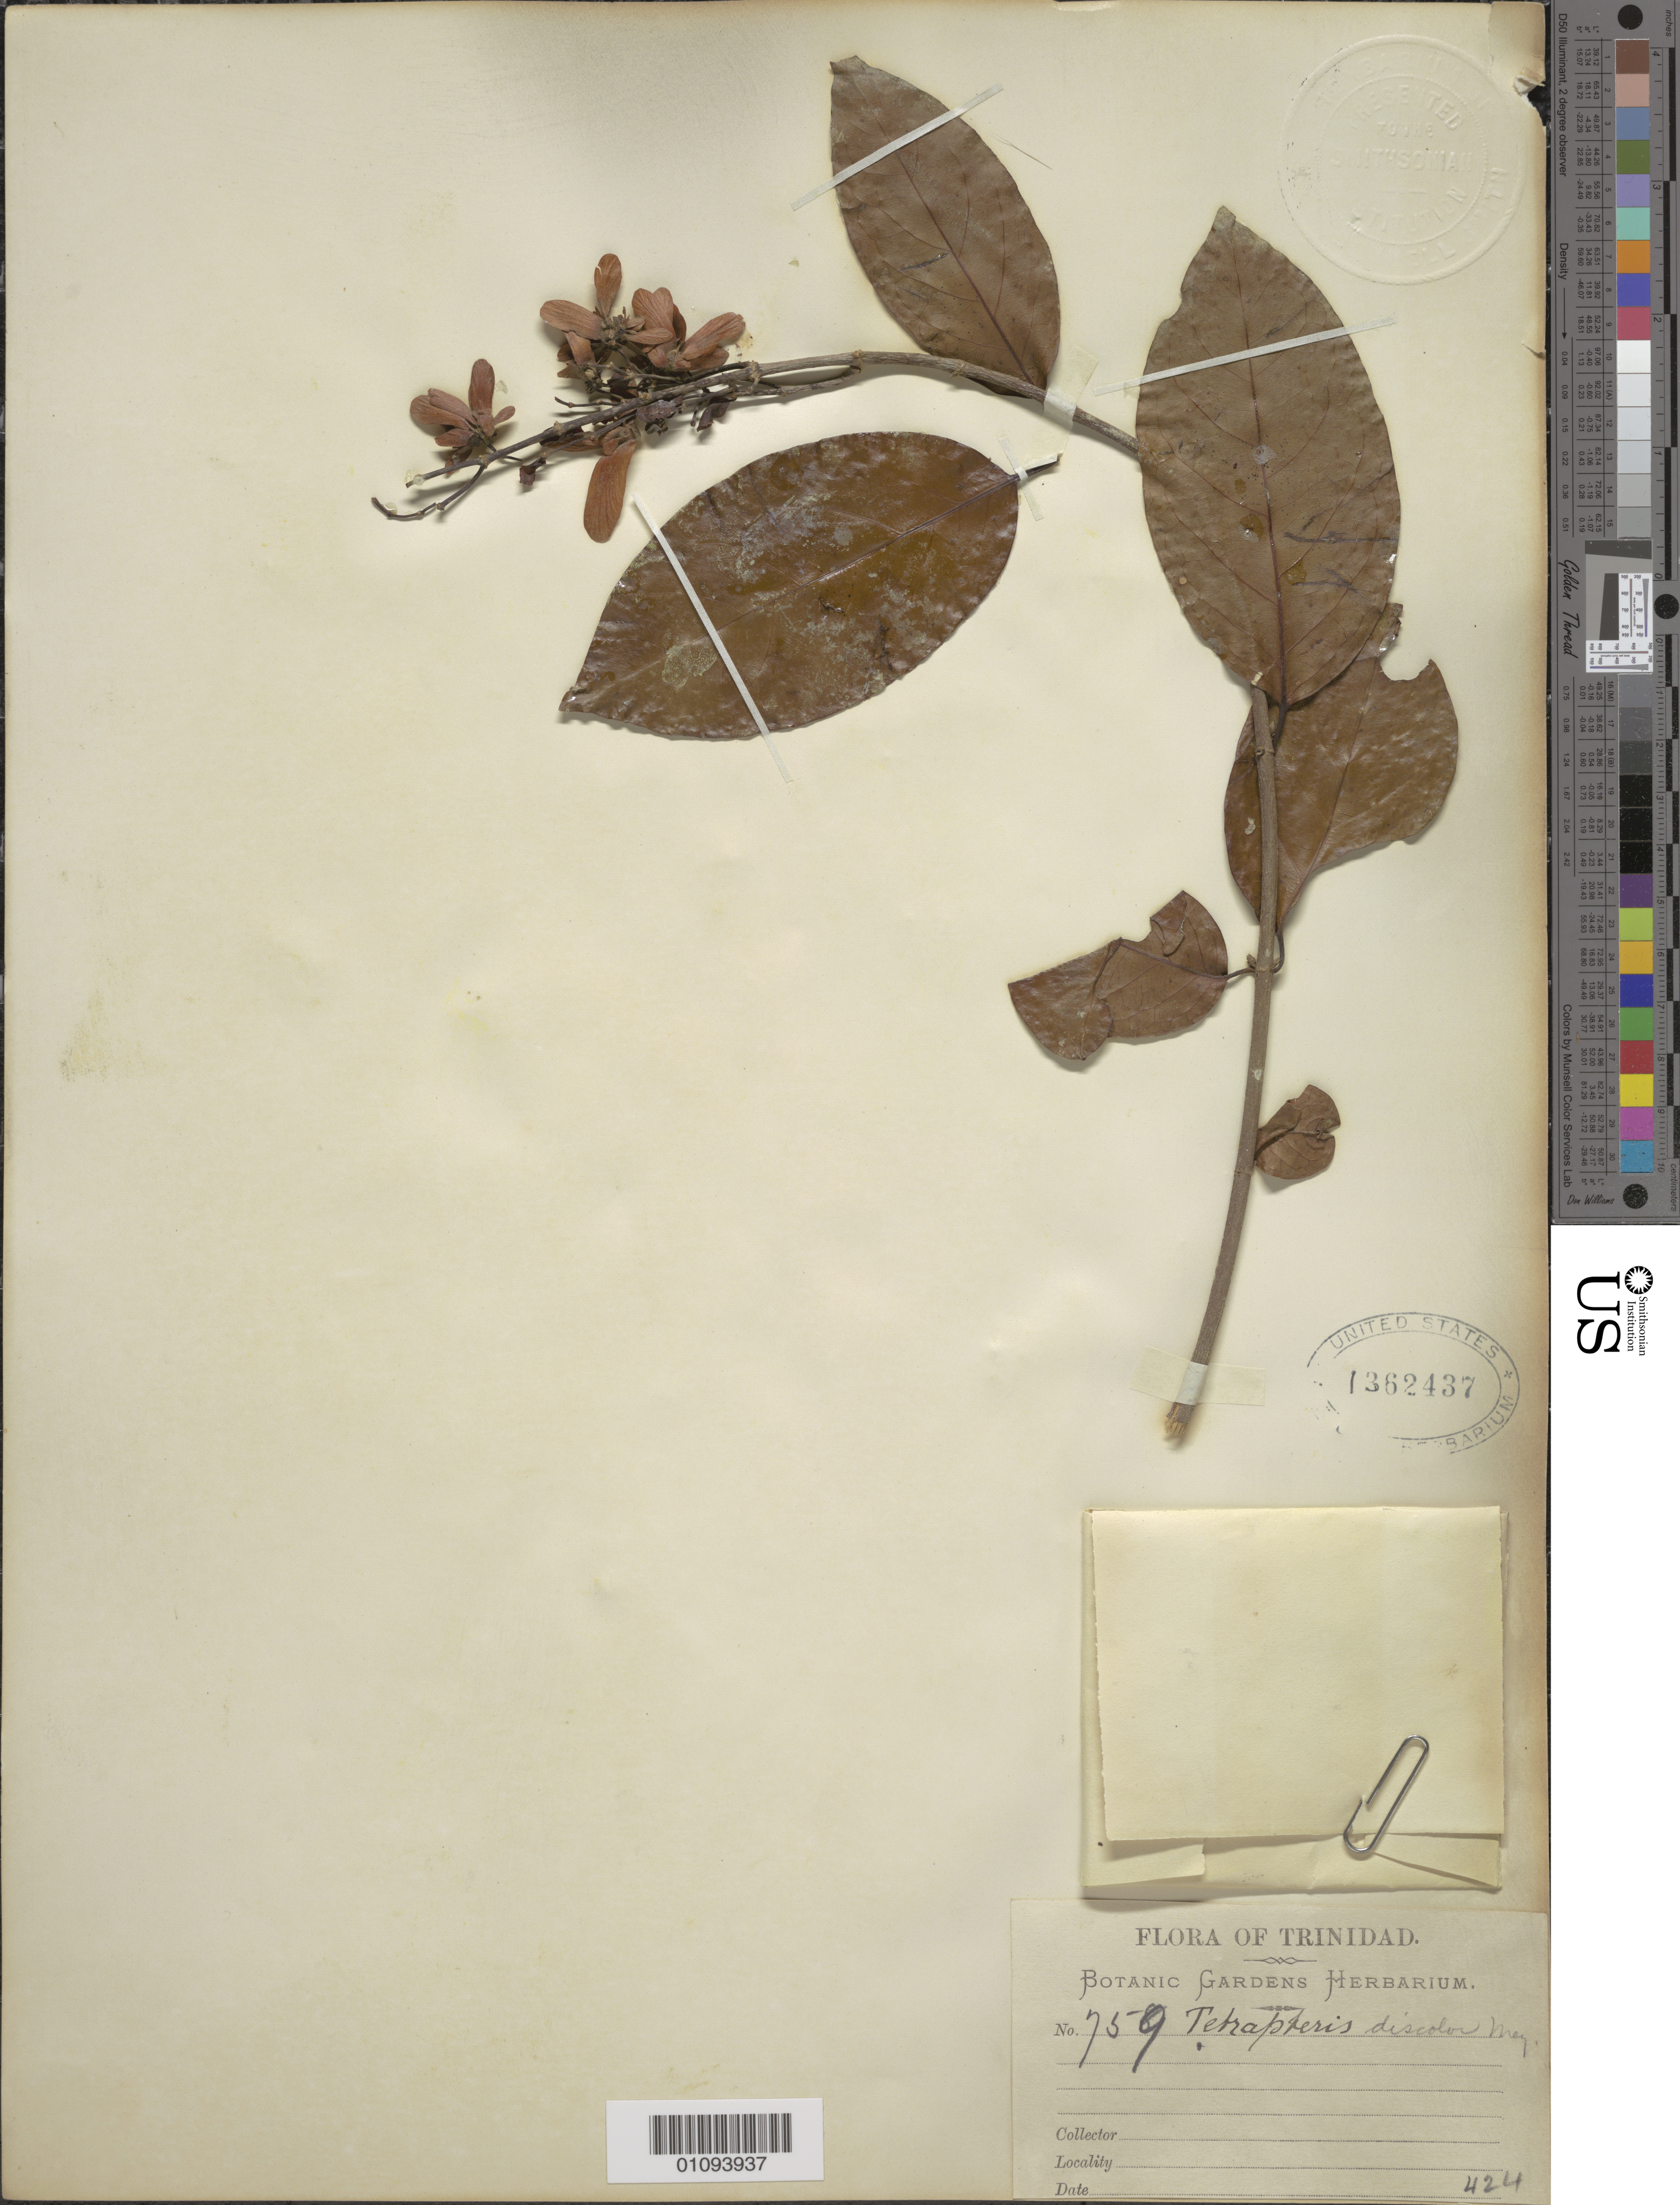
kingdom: Plantae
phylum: Tracheophyta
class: Magnoliopsida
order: Malpighiales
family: Malpighiaceae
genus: Tetrapterys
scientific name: Tetrapterys discolor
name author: (G. Mey.) DC.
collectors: Botanic Gardens Herbarium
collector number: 759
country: Trinidad and Tobago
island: Trinidad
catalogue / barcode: US 1362437